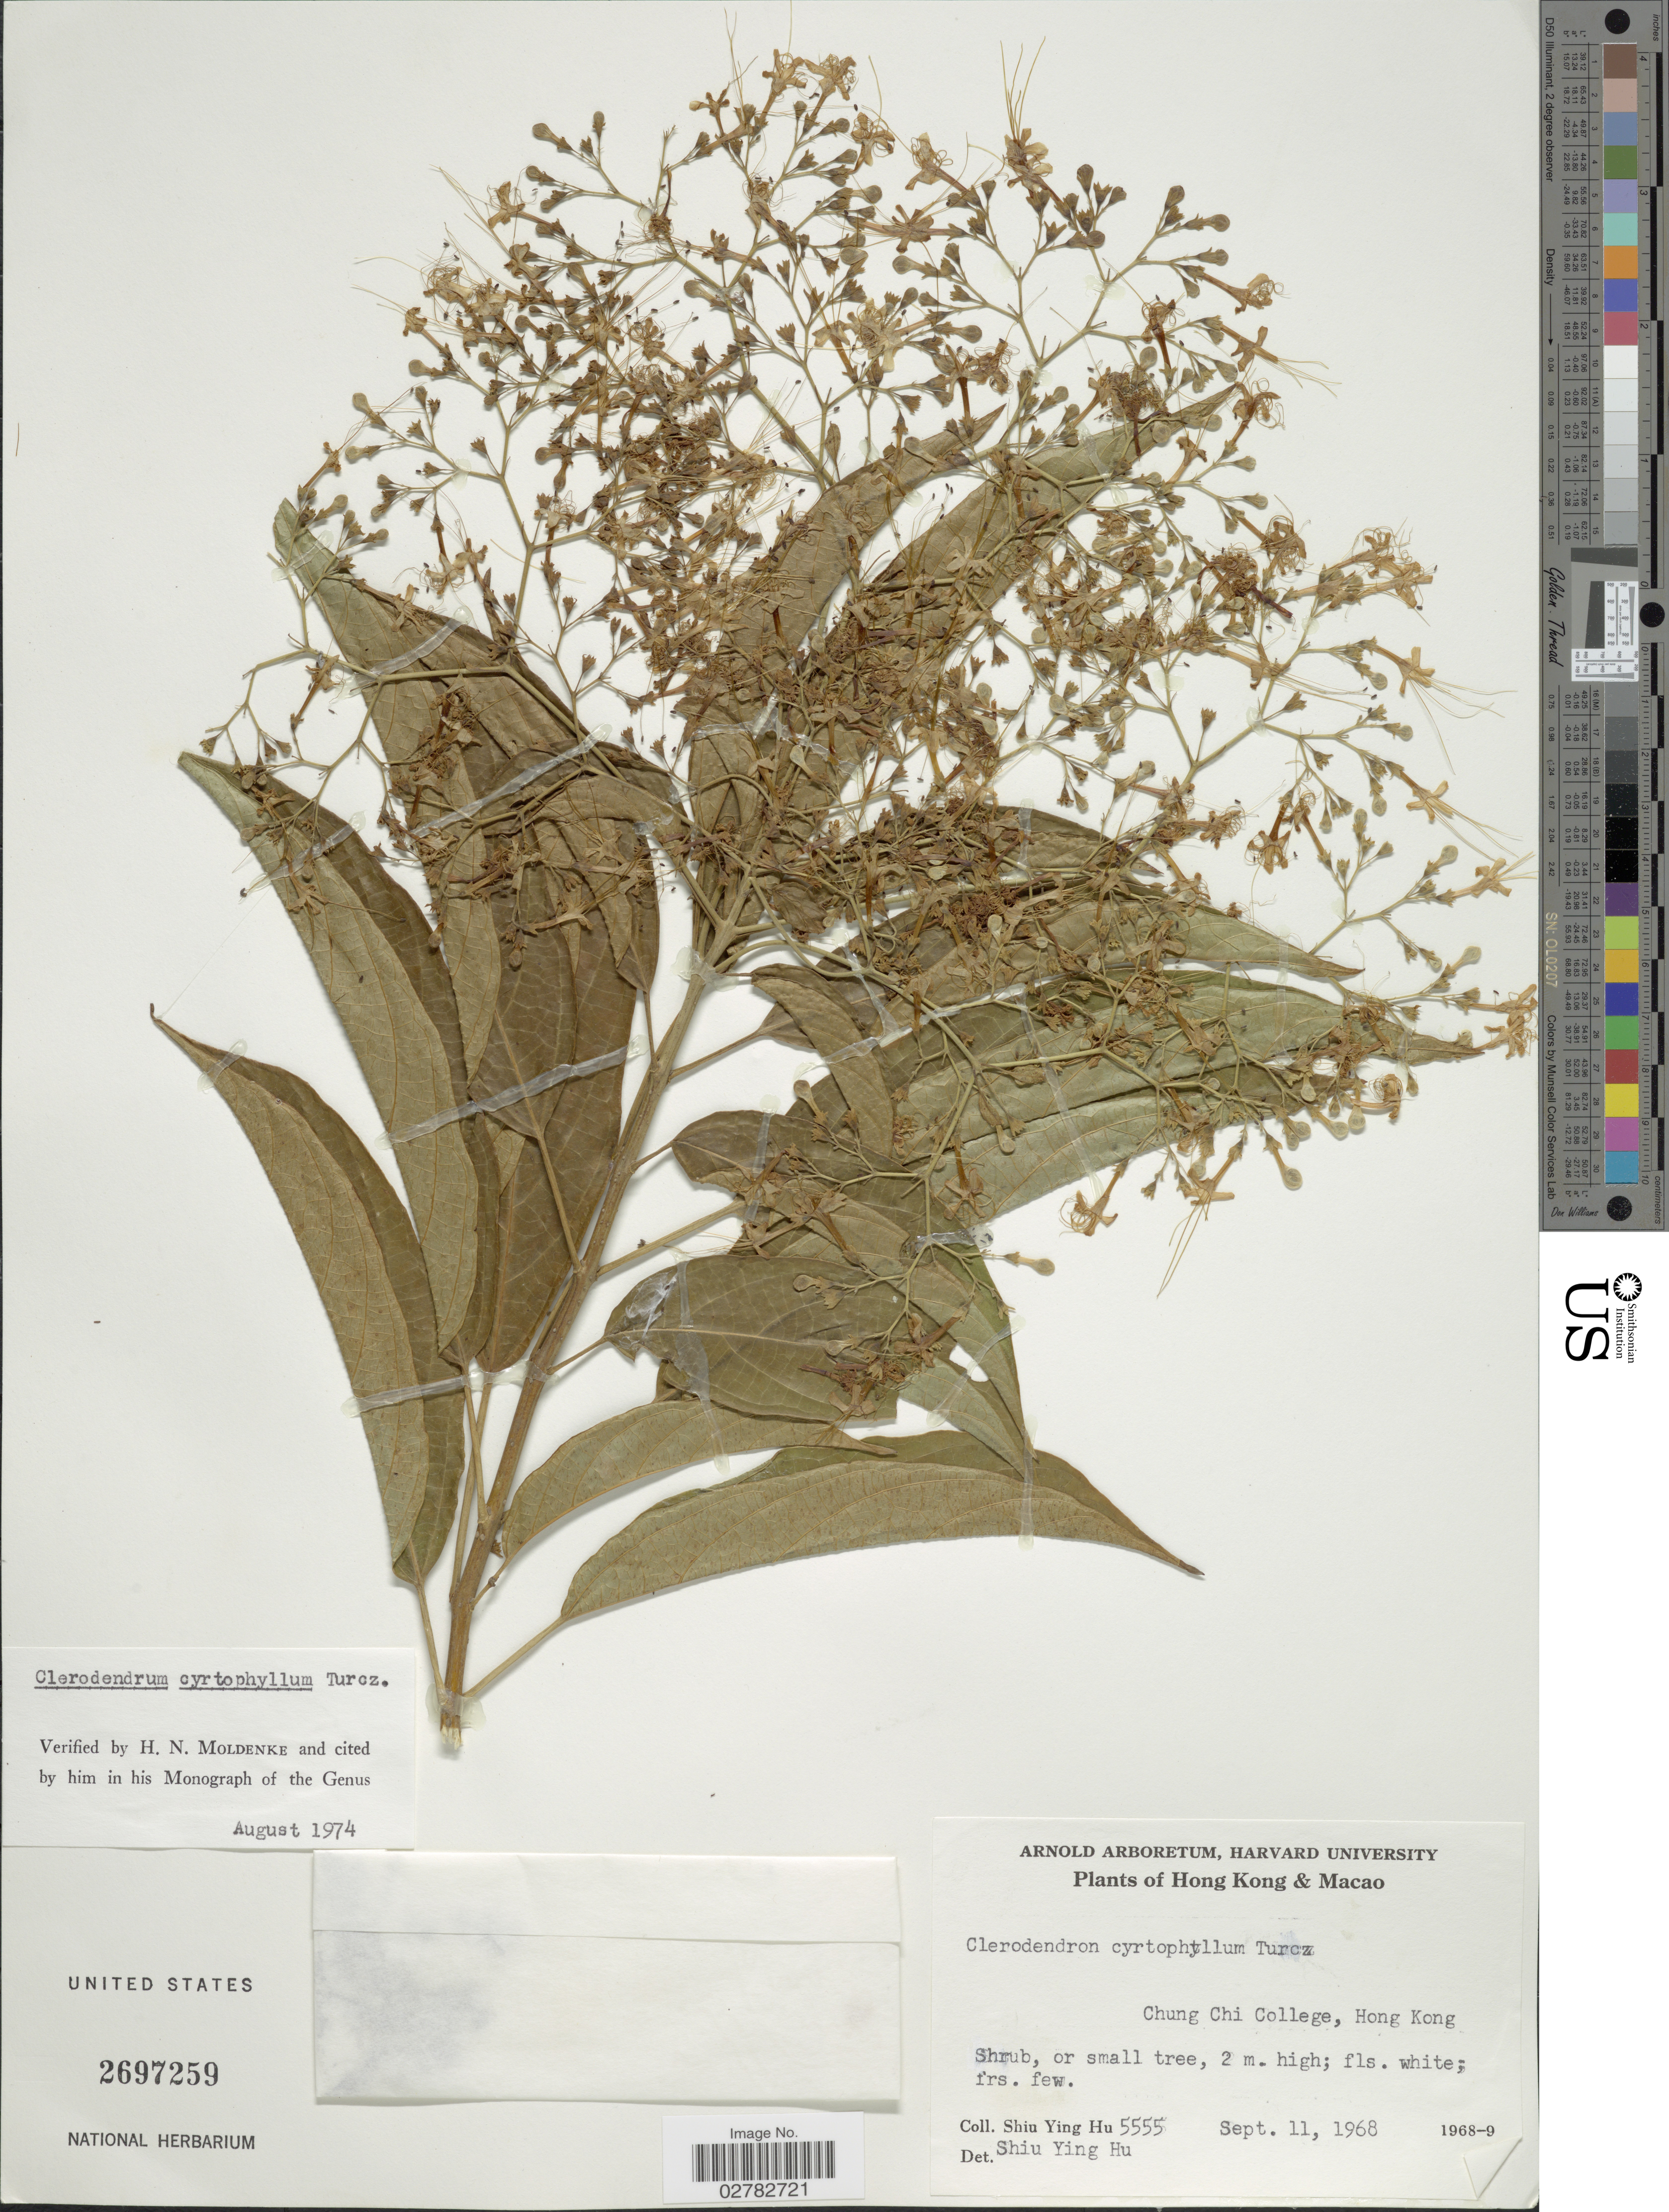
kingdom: Plantae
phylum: Tracheophyta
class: Magnoliopsida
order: Lamiales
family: Lamiaceae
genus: Clerodendrum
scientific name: Clerodendrum cyrtophyllum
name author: Turcz.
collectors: S. Y. Hu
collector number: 5555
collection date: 1968-09-11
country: China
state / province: Hong Kong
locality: Chung Chi College.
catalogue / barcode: US 2697259